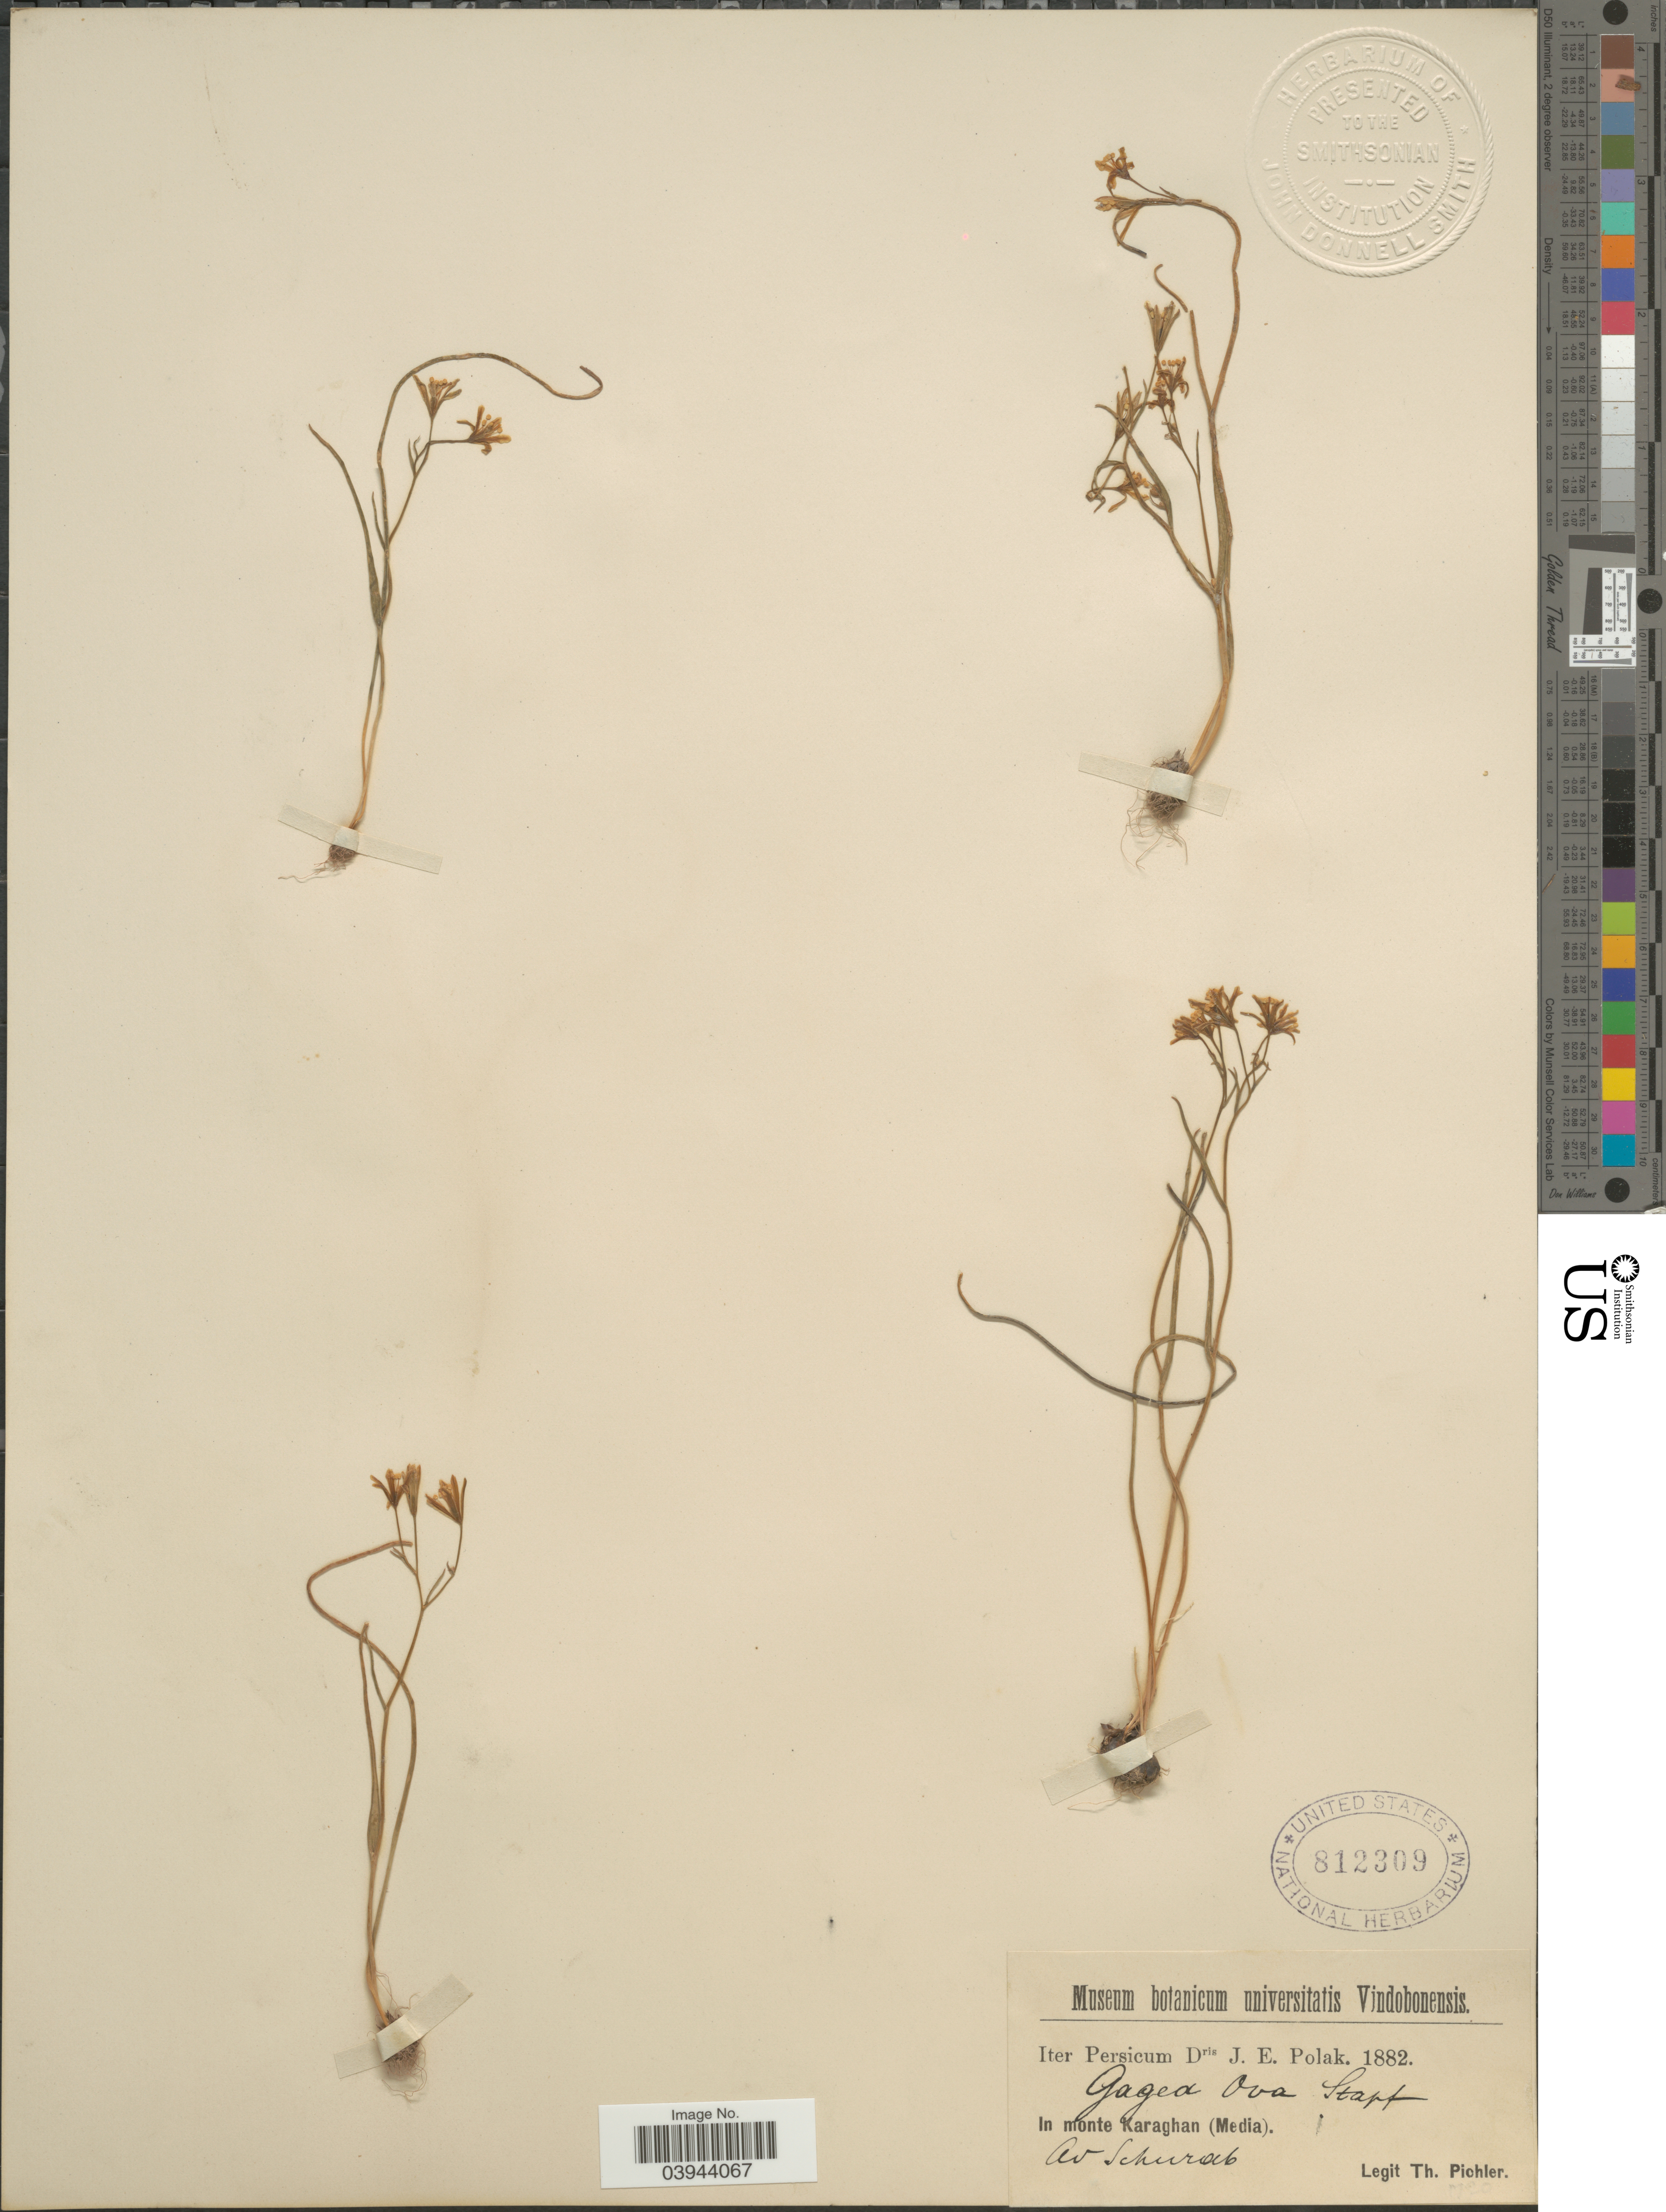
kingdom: Plantae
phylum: Tracheophyta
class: Liliopsida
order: Liliales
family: Liliaceae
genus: Gagea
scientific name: Gagea ova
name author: Stapf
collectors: T. Pichler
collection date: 1882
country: Iran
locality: Iter Persicum. In monte Karaghan (Media). Ad Schurab.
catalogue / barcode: US 812309